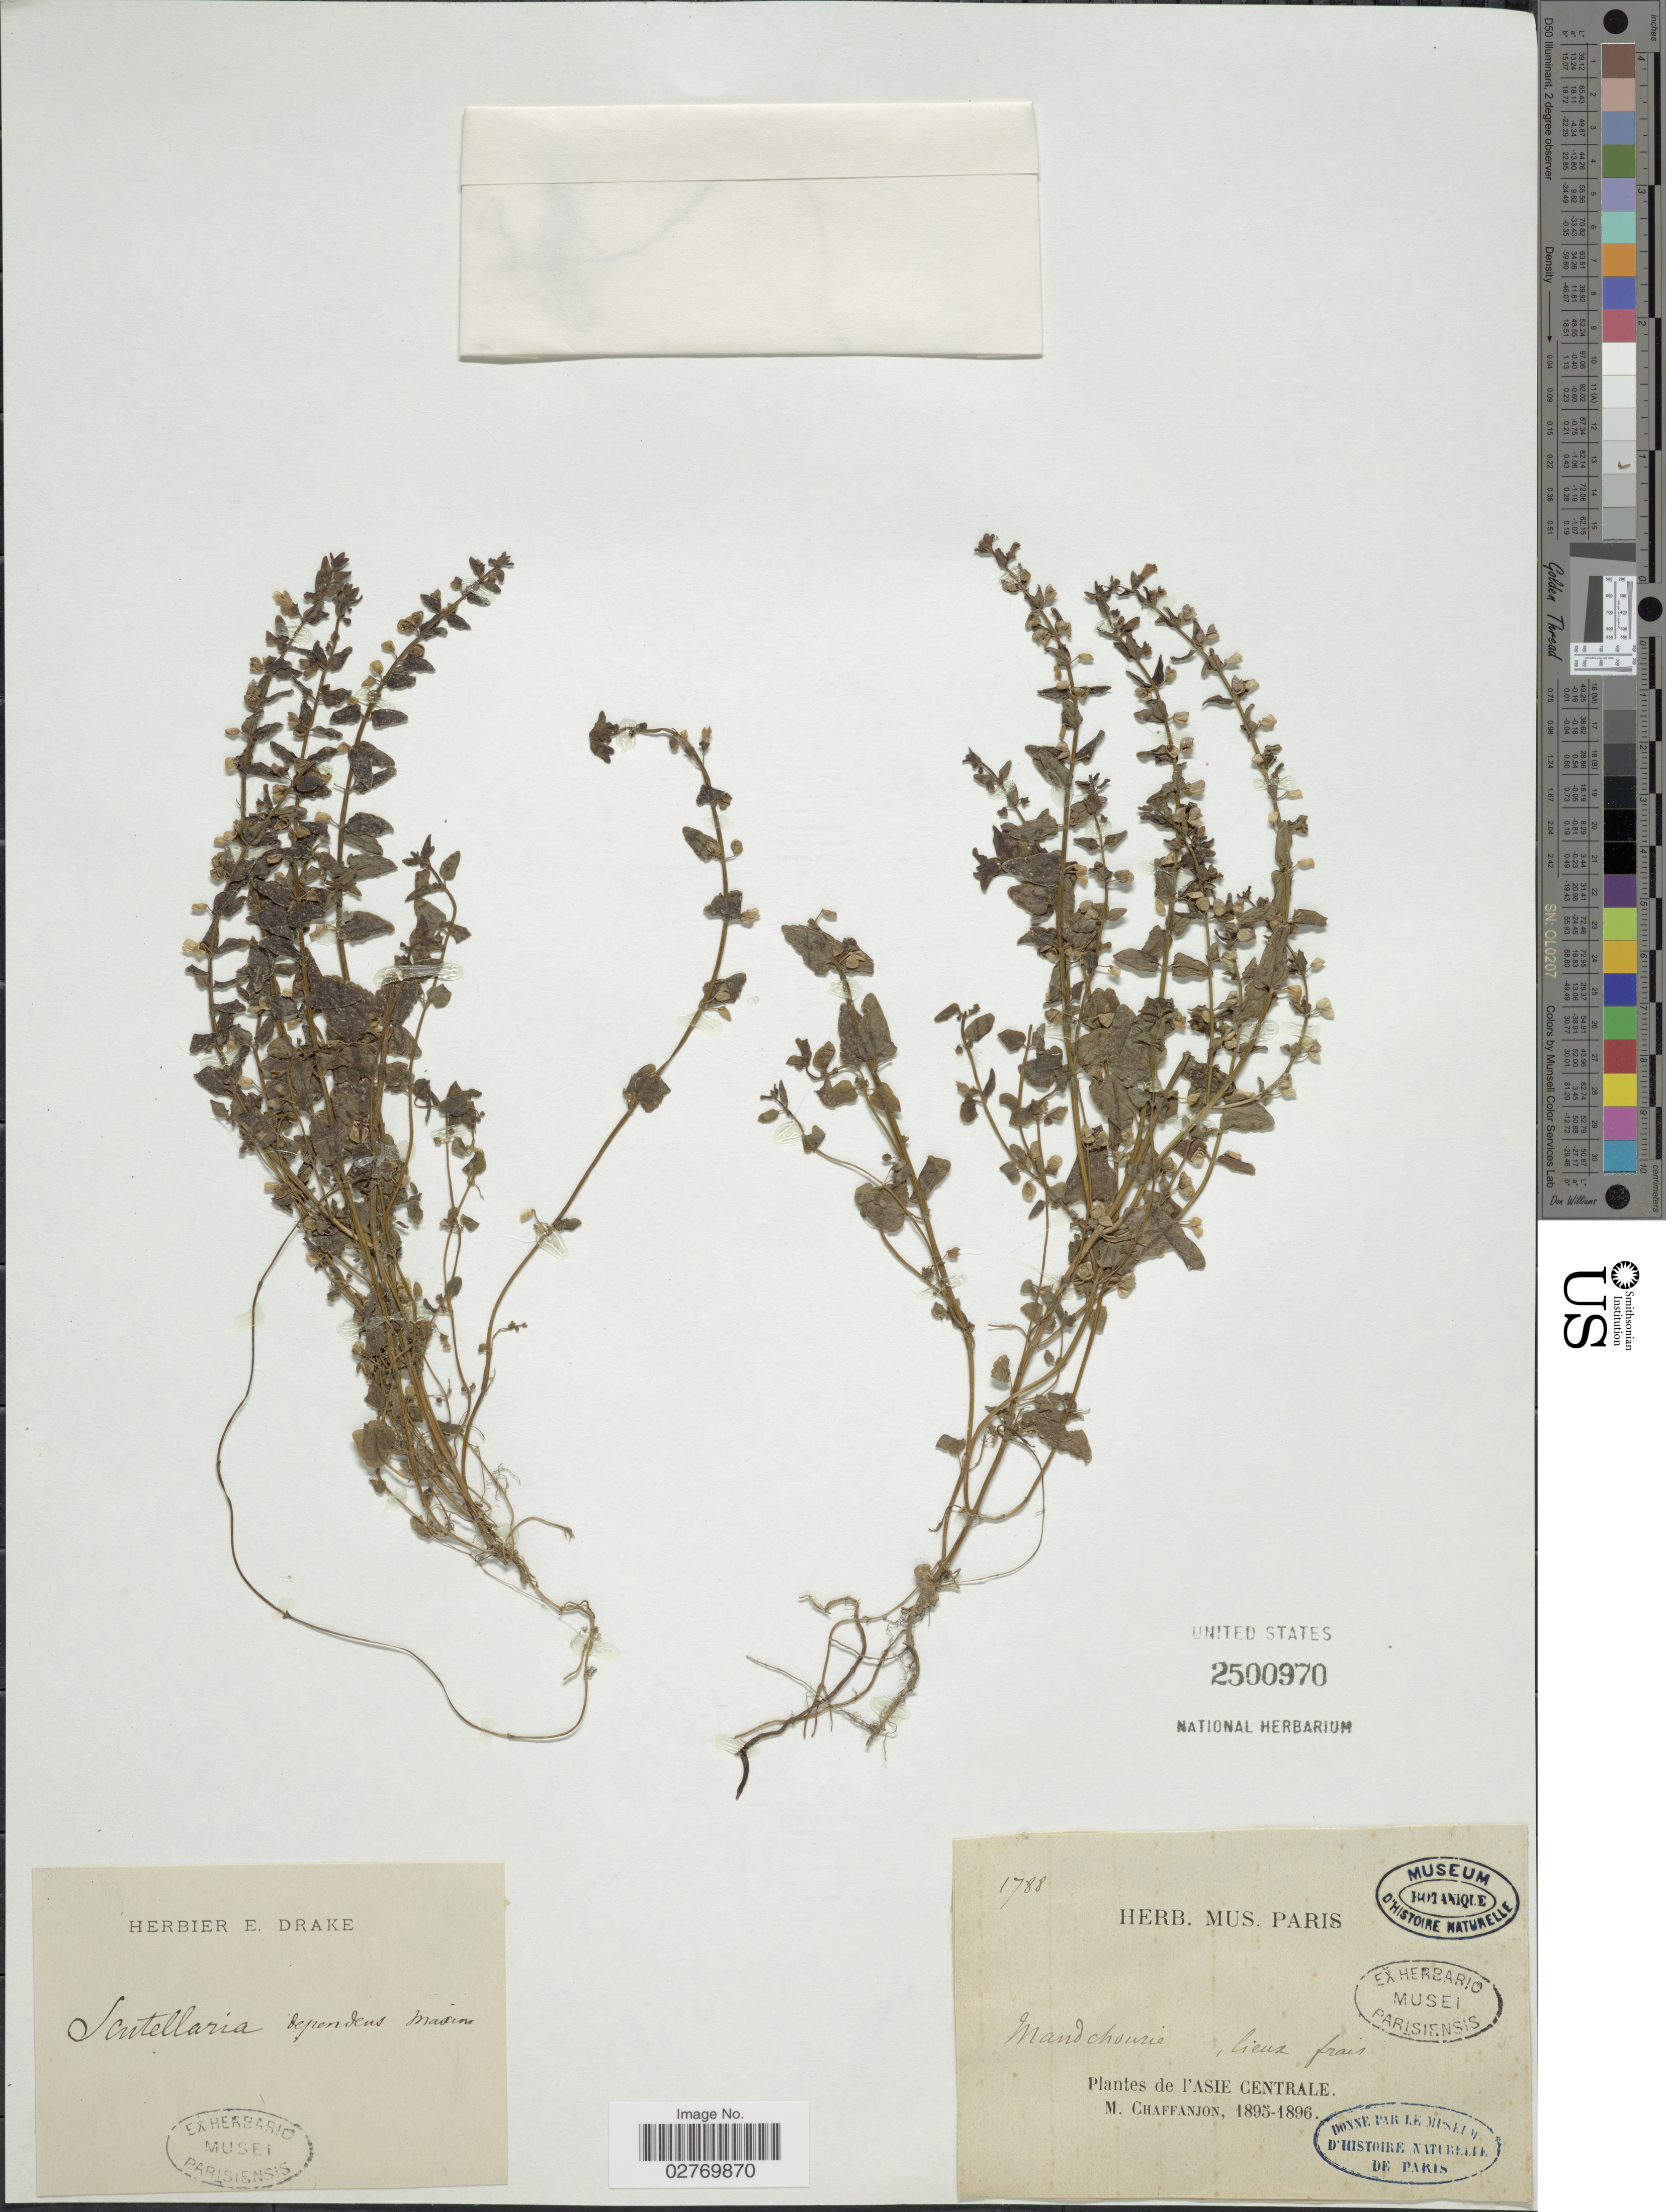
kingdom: Plantae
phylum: Tracheophyta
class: Magnoliopsida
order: Lamiales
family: Lamiaceae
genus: Scutellaria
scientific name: Scutellaria dependens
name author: Maxim.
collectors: M. Chaffanjon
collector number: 1788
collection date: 1895/1896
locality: Mandchourie. Asie Centrale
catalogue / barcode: US 2500970